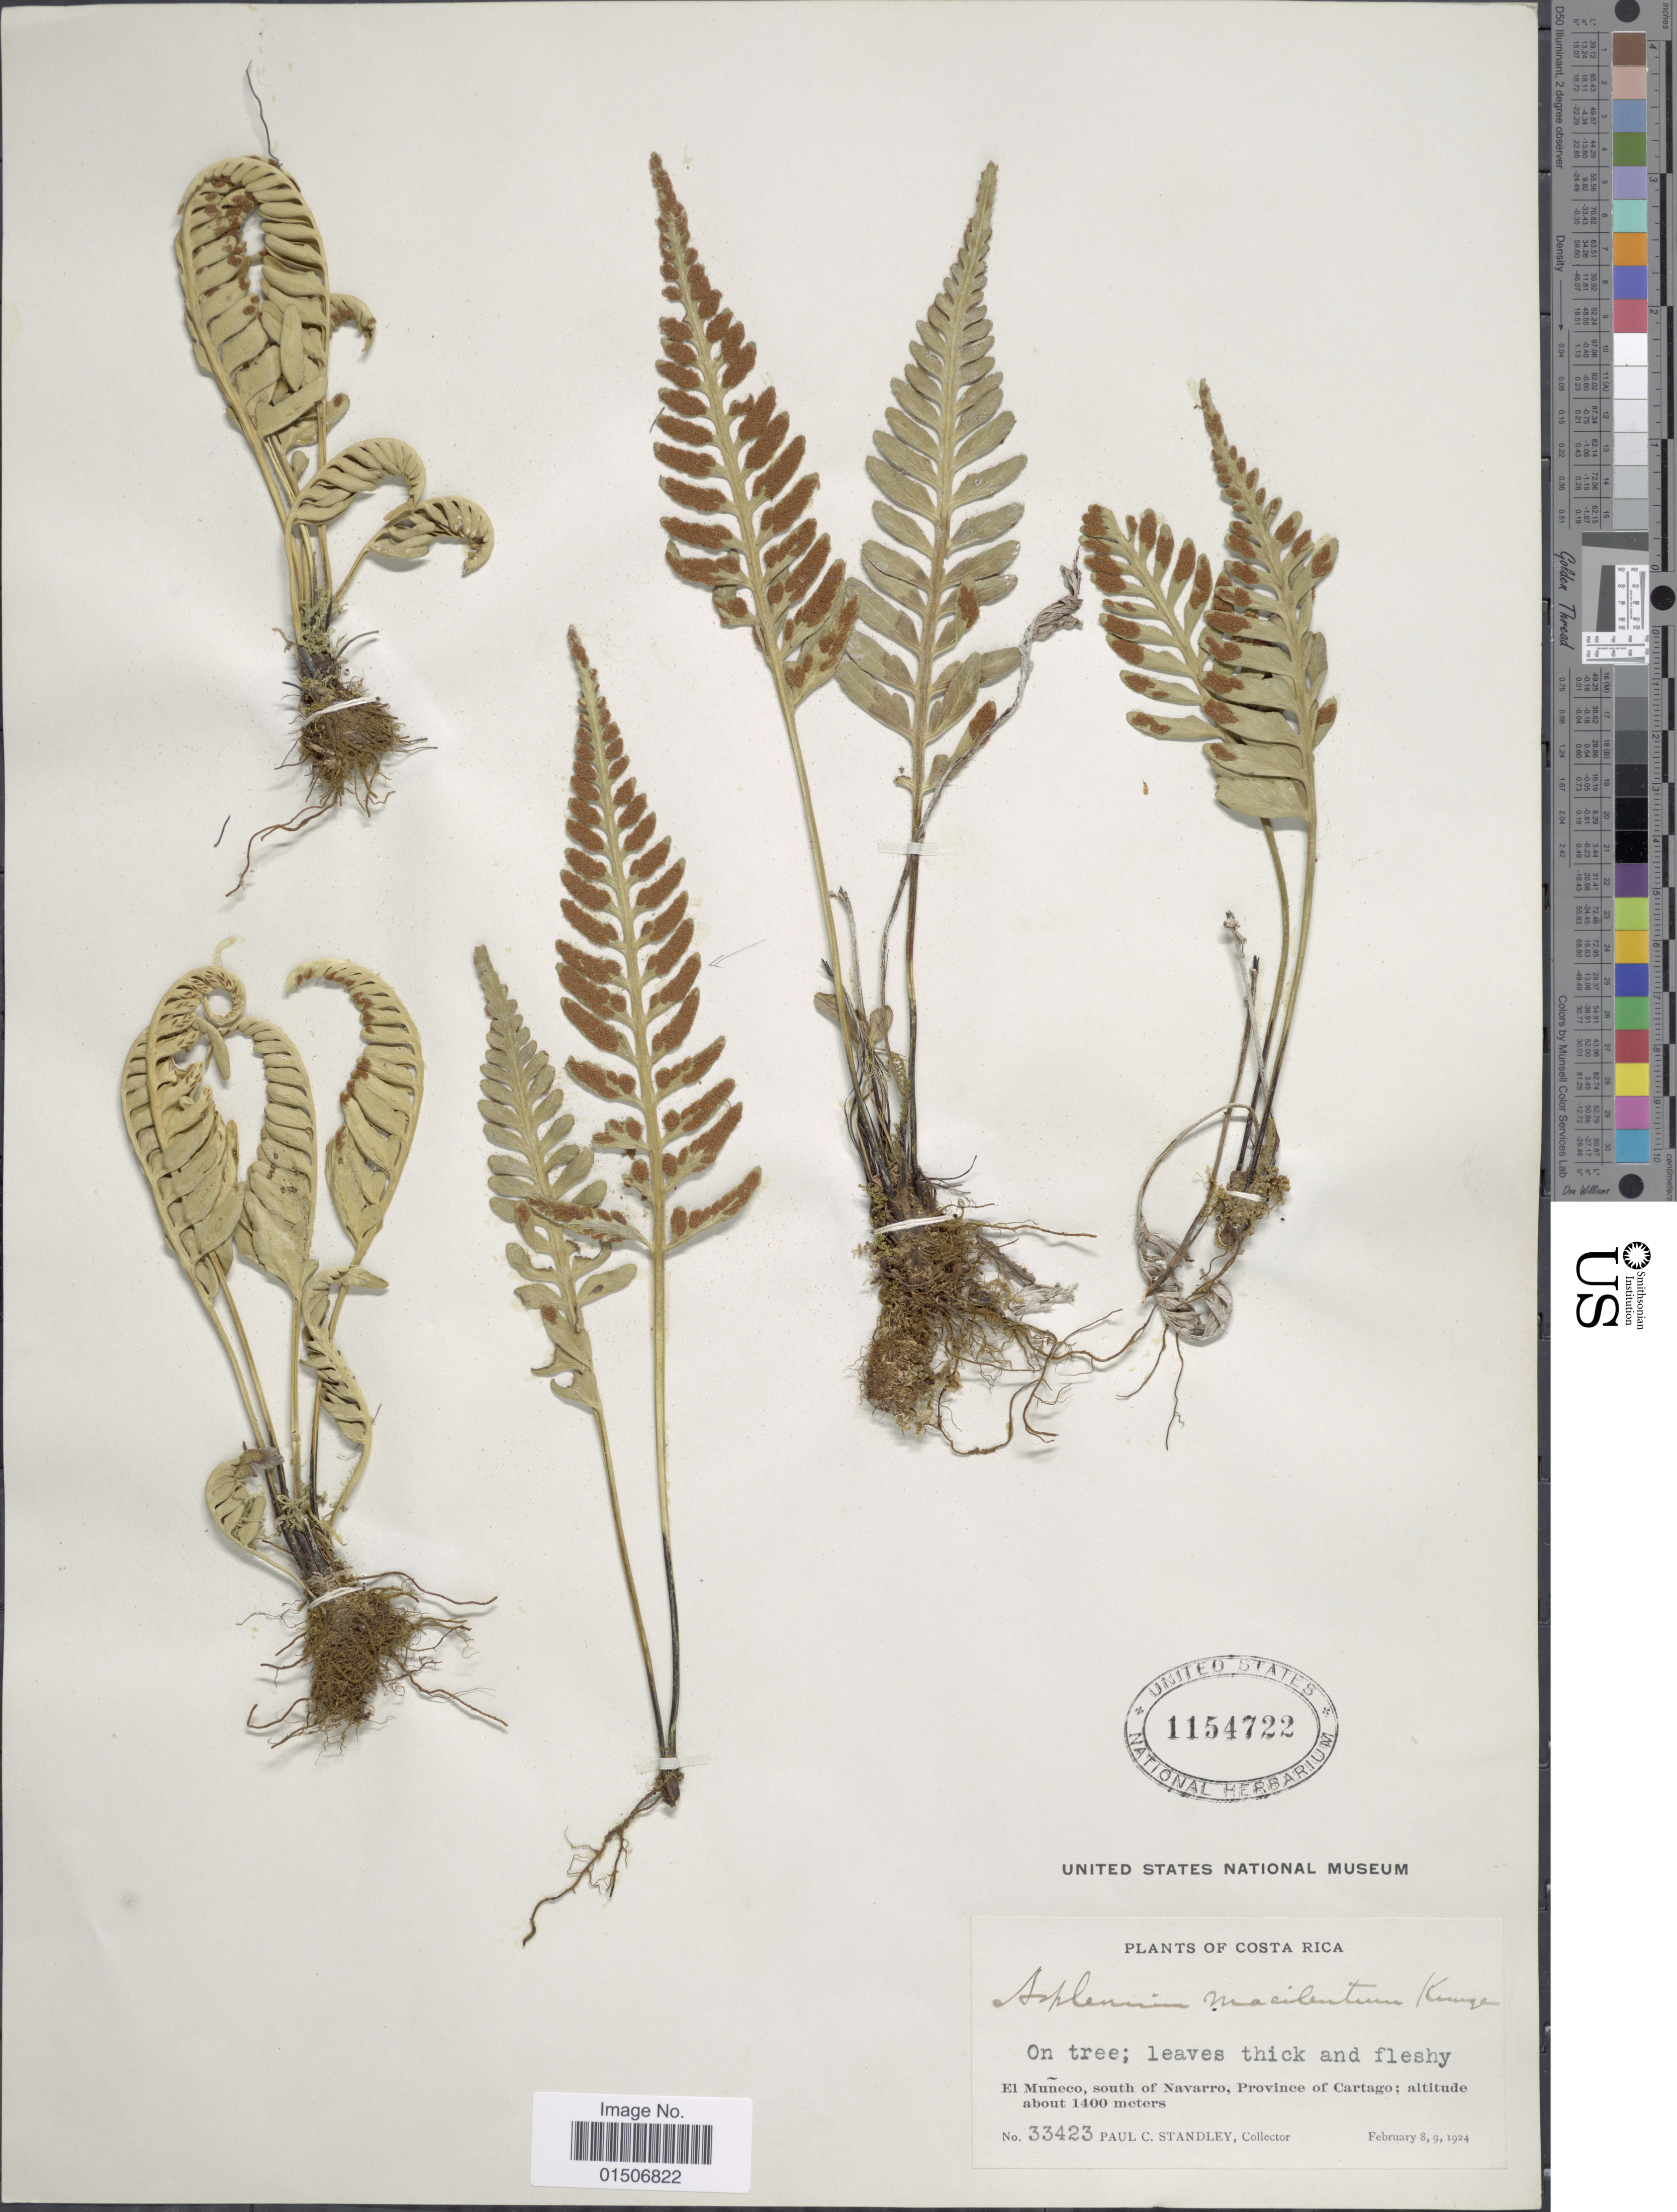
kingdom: Plantae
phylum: Tracheophyta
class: Polypodiopsida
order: Polypodiales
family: Aspleniaceae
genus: Asplenium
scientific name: Asplenium macilentum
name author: Kunze ex Klotzsch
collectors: P. C. Standley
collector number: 33423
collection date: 1924-02-08/1924-02-09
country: Costa Rica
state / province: Cartago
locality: El Muñeco, south of Navarro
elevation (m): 1400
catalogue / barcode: US 1154722